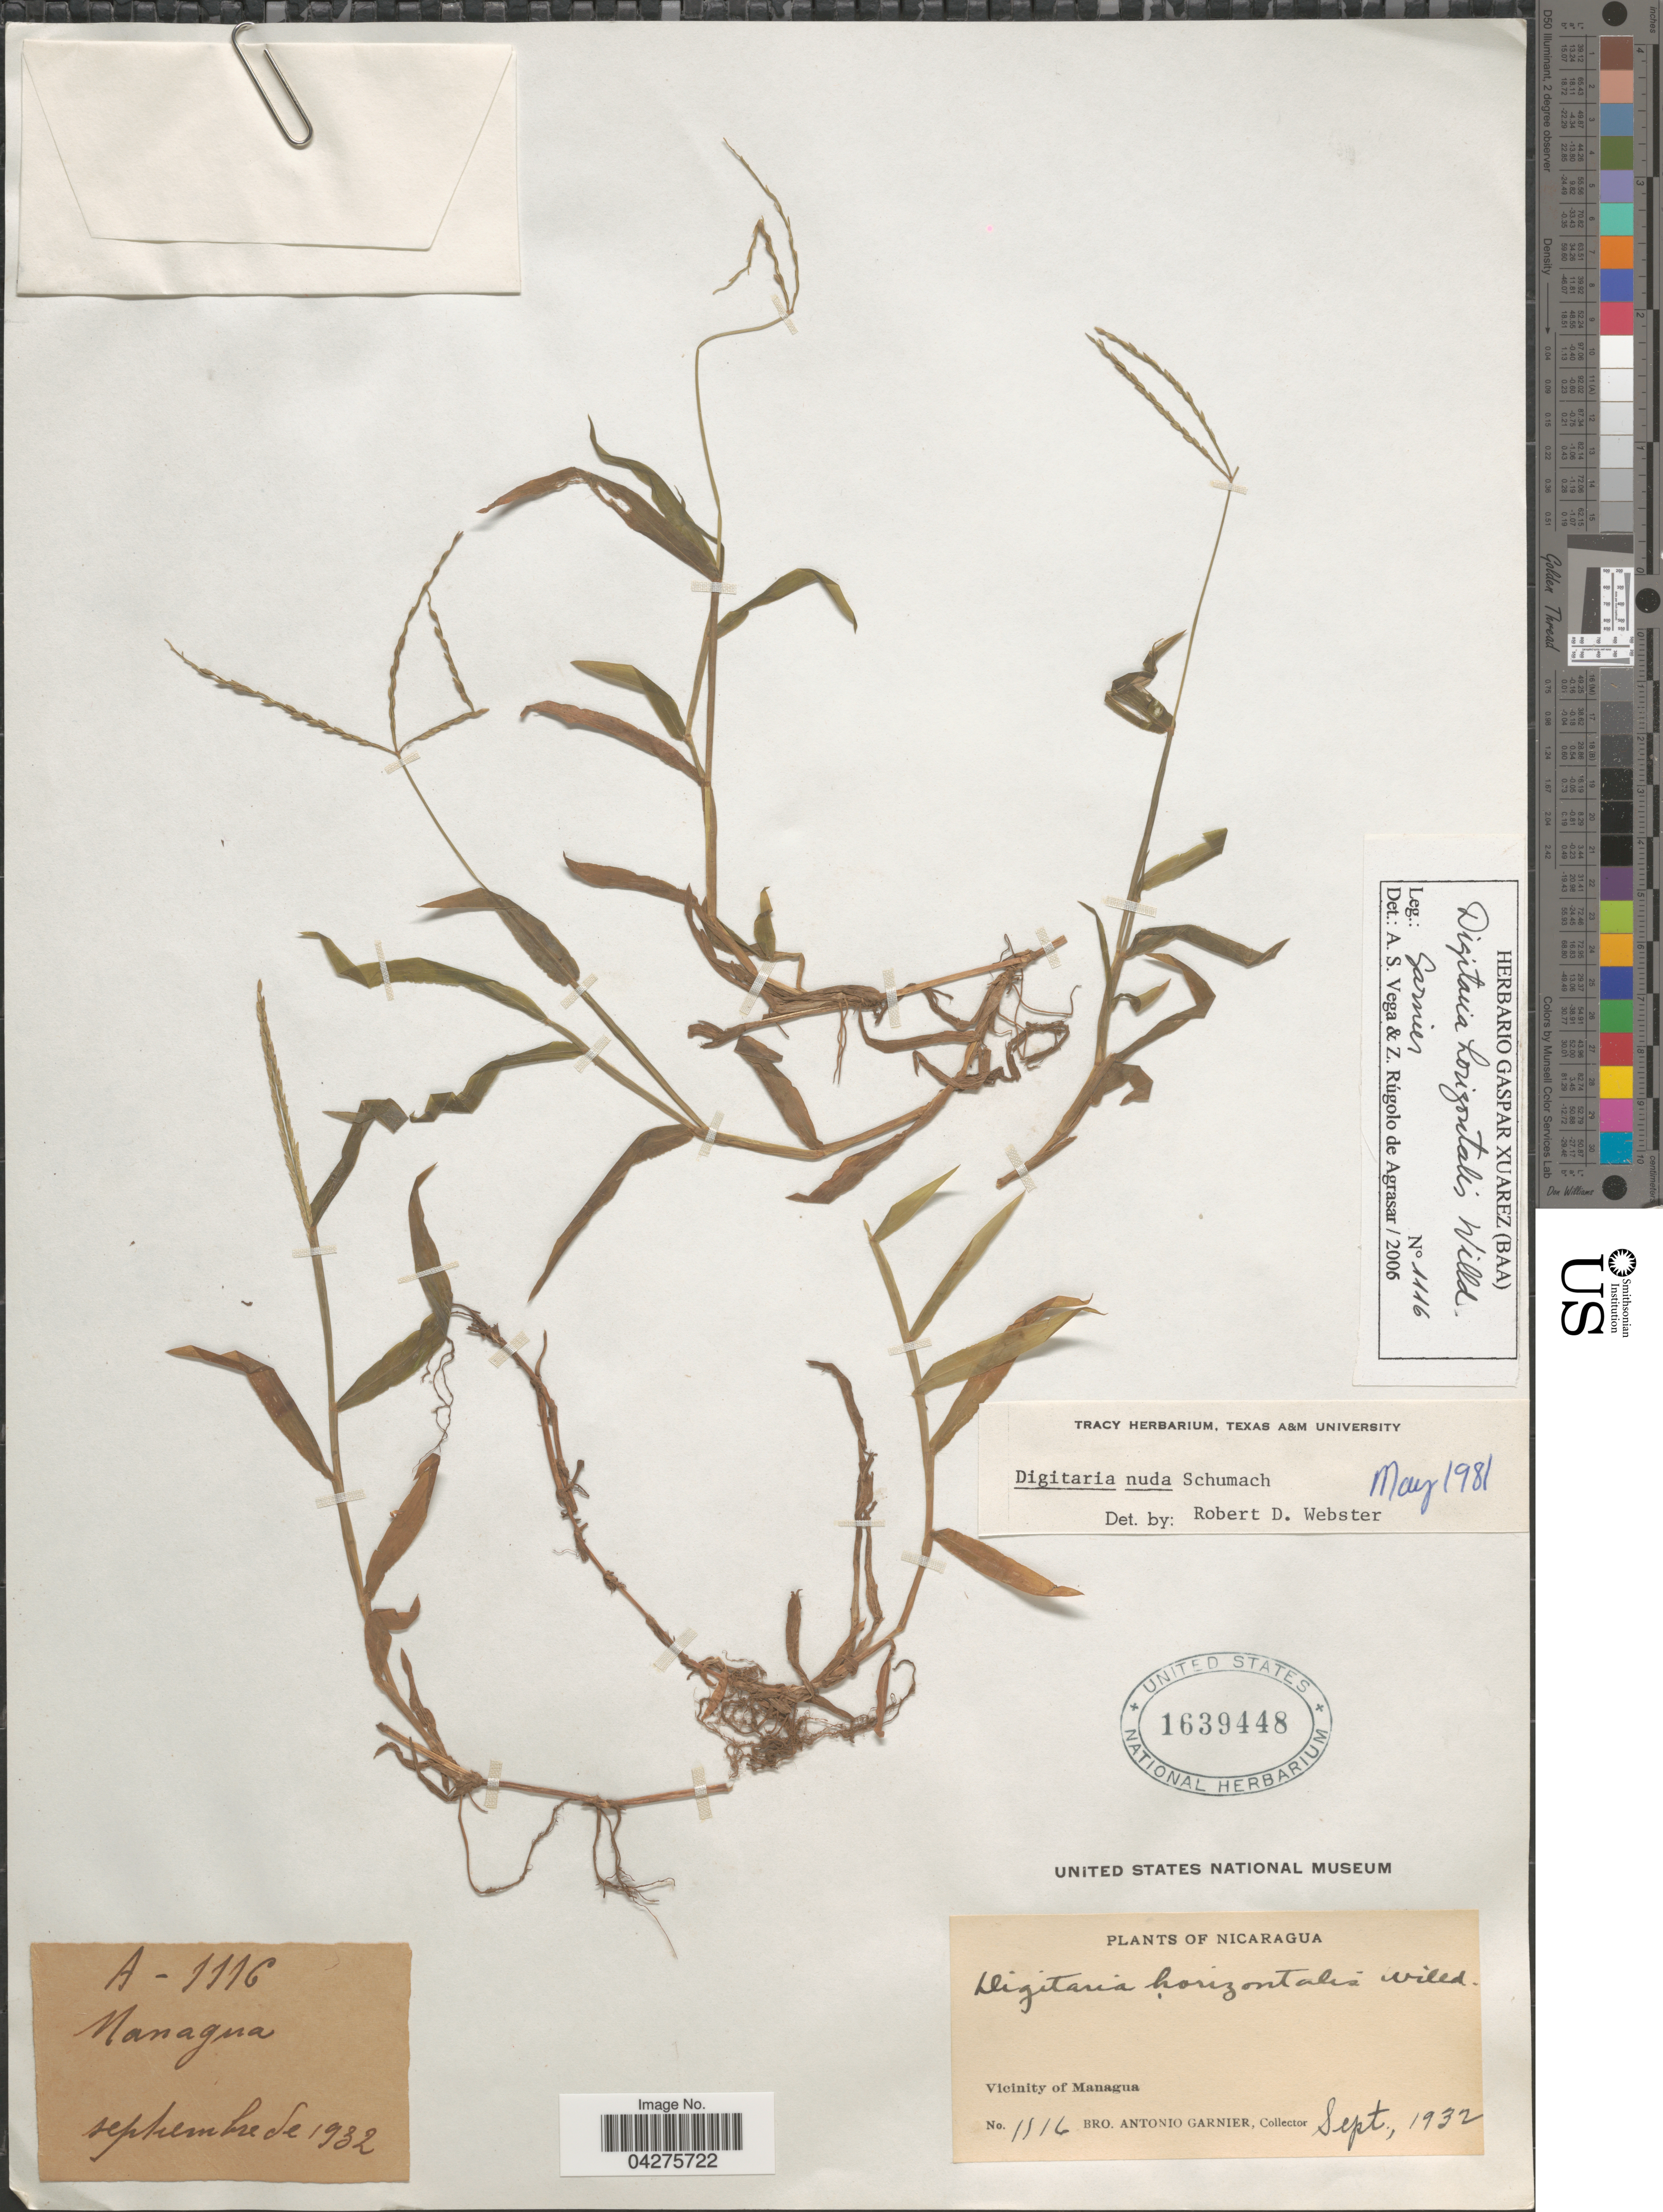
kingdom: Plantae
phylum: Tracheophyta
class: Liliopsida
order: Poales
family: Poaceae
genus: Digitaria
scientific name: Digitaria horizontalis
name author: Willd.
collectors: Bro. A. Garnier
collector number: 1116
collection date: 1932-09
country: Nicaragua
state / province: Managua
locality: Vicinity of Managua.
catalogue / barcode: US 1639448